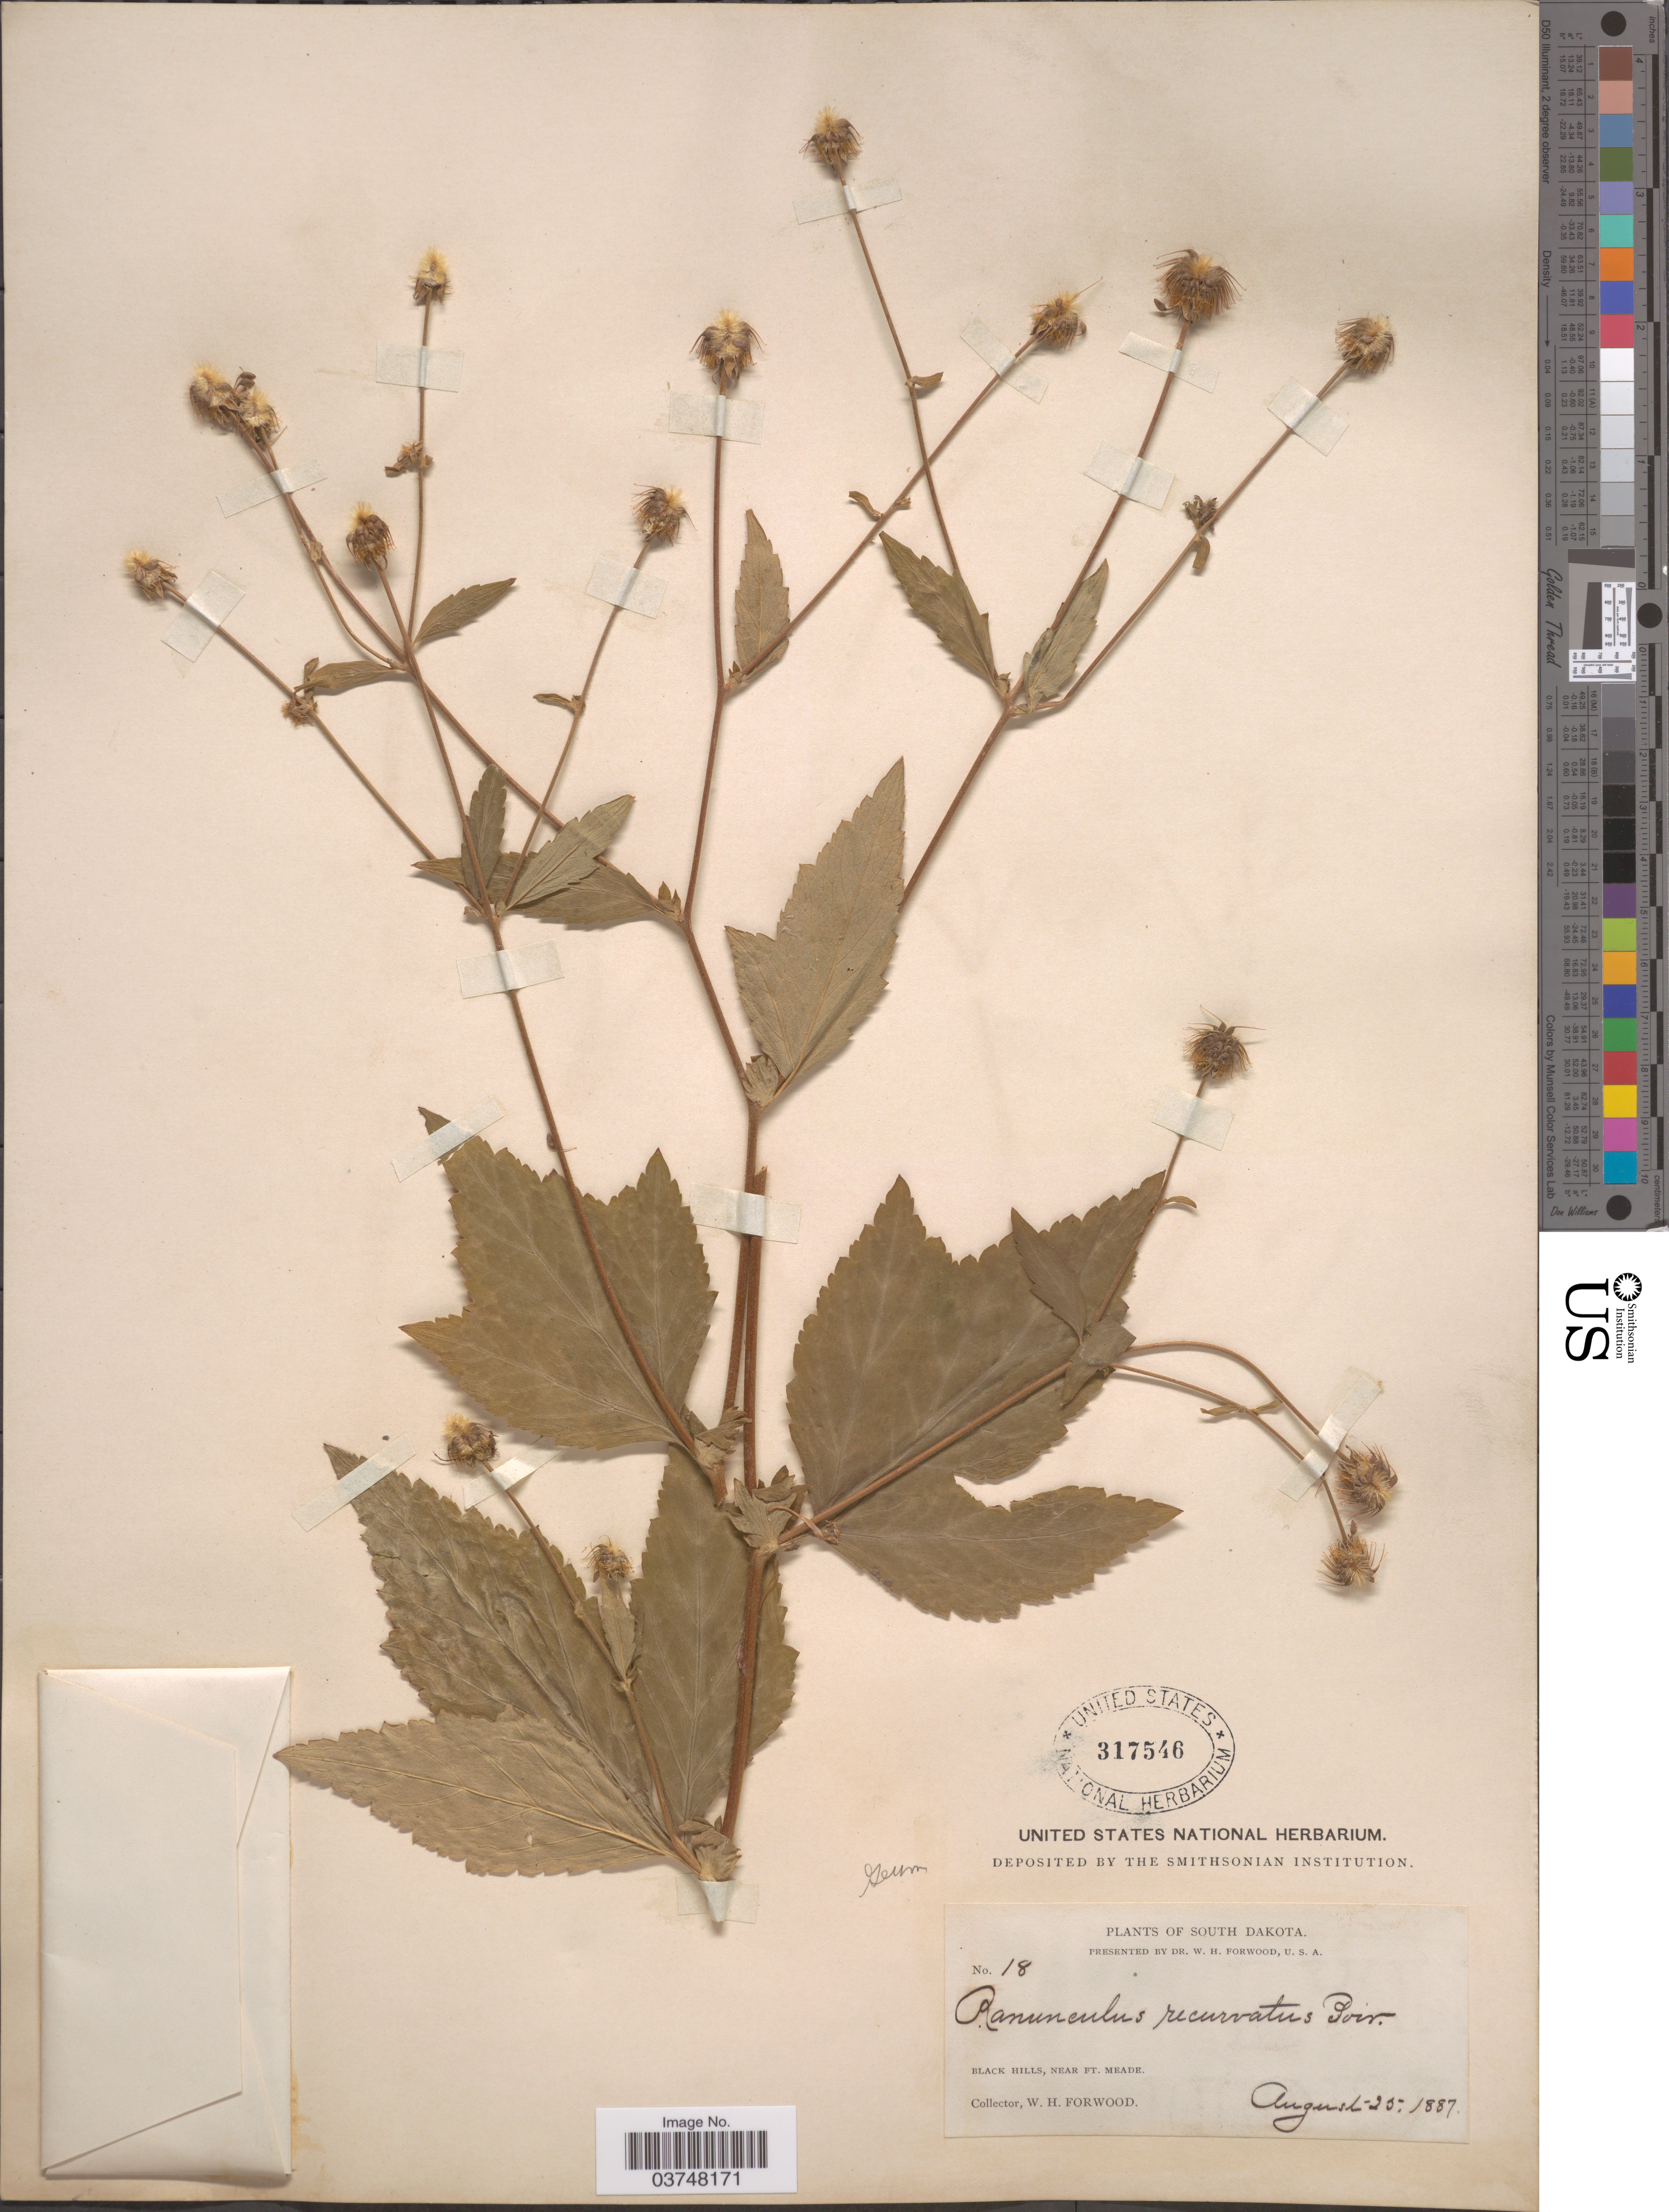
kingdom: Plantae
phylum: Tracheophyta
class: Magnoliopsida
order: Rosales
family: Rosaceae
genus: Geum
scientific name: Geum sp.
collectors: W. Forwood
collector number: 18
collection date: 1887-08-25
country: United States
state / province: South Dakota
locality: Black Hills, near Ft. Meade.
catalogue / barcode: US 317546